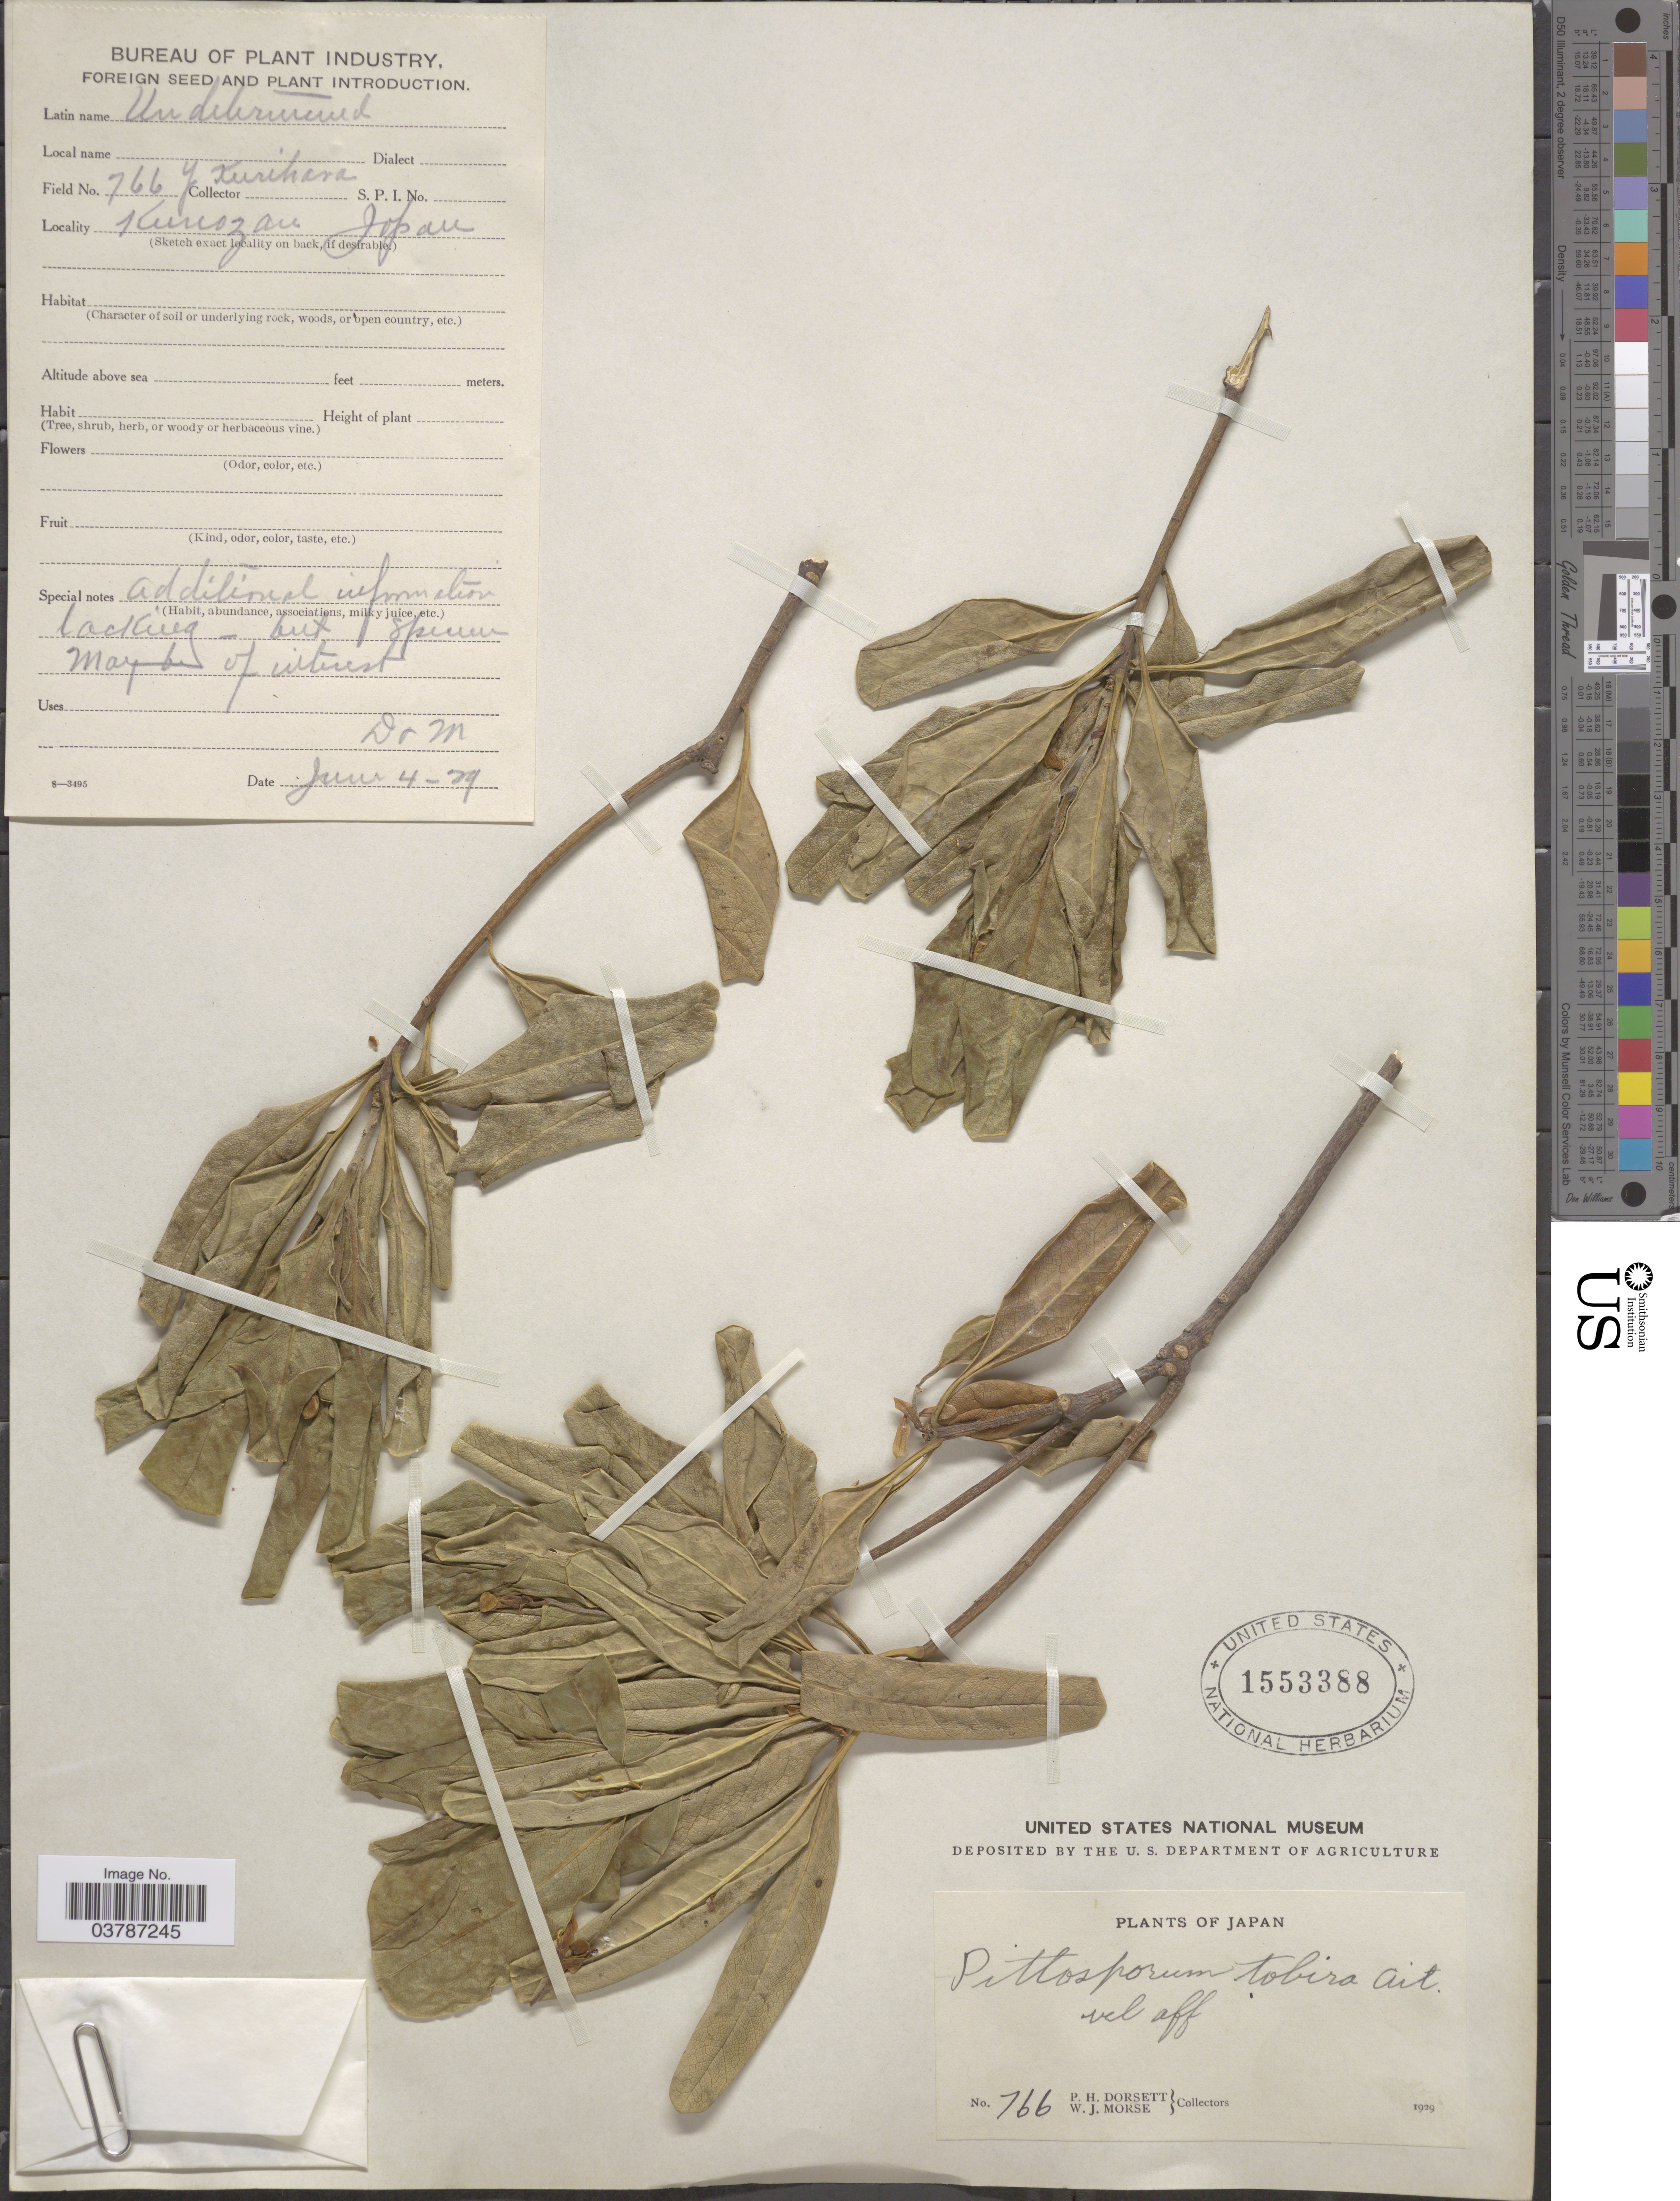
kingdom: Plantae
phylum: Tracheophyta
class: Magnoliopsida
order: Apiales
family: Pittosporaceae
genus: Pittosporum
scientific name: Pittosporum tobira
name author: (Thunb.) W.T. Aiton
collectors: P. H. Dorsett & W. J. Morse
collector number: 766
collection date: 1929-06-04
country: Japan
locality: Kunozau*.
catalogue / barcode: US 1553388